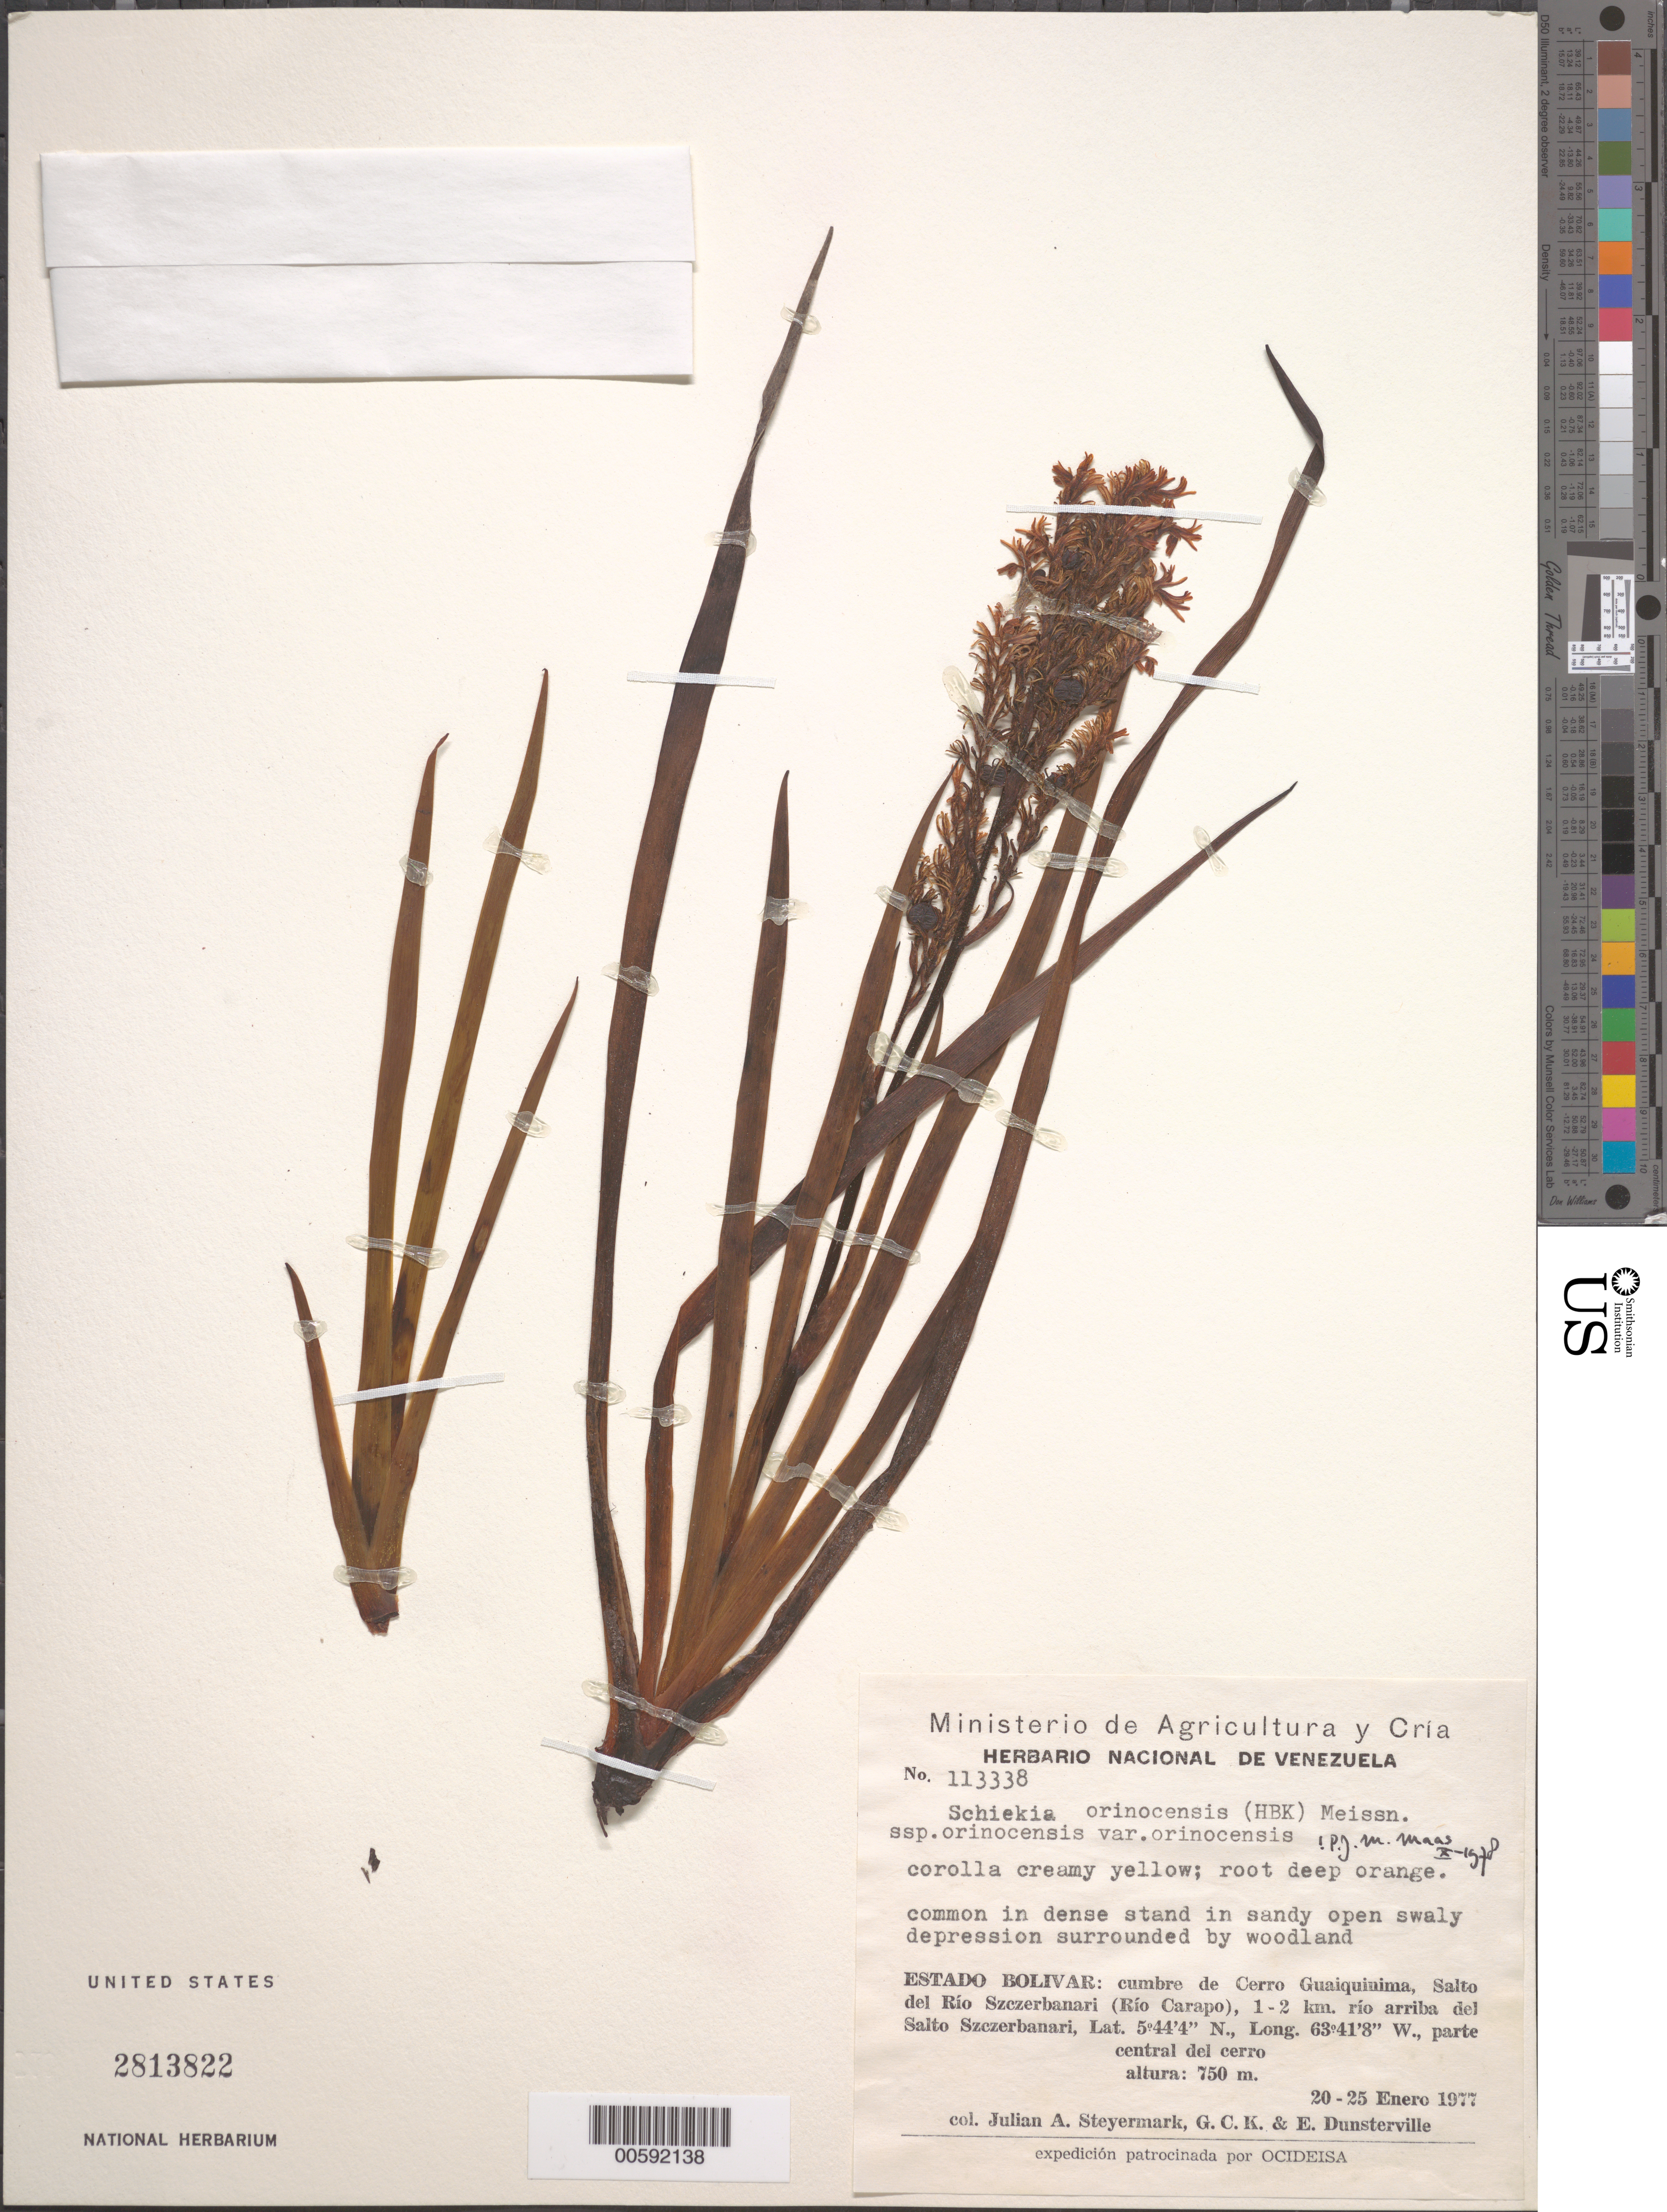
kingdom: Plantae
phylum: Tracheophyta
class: Liliopsida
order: Commelinales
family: Haemodoraceae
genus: Schiekia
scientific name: Schiekia orinocensis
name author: (Kunth) Meisn.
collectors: J. Steyermark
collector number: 113338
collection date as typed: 20 Jan 1977 to 25 Jan 1977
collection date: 1977-01-20/1977-01-25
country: Venezuela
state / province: Bolívar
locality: Cerro Guaiquinima, Salto del Rio Szczerbanari, Rio Carapo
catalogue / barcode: US 2813822